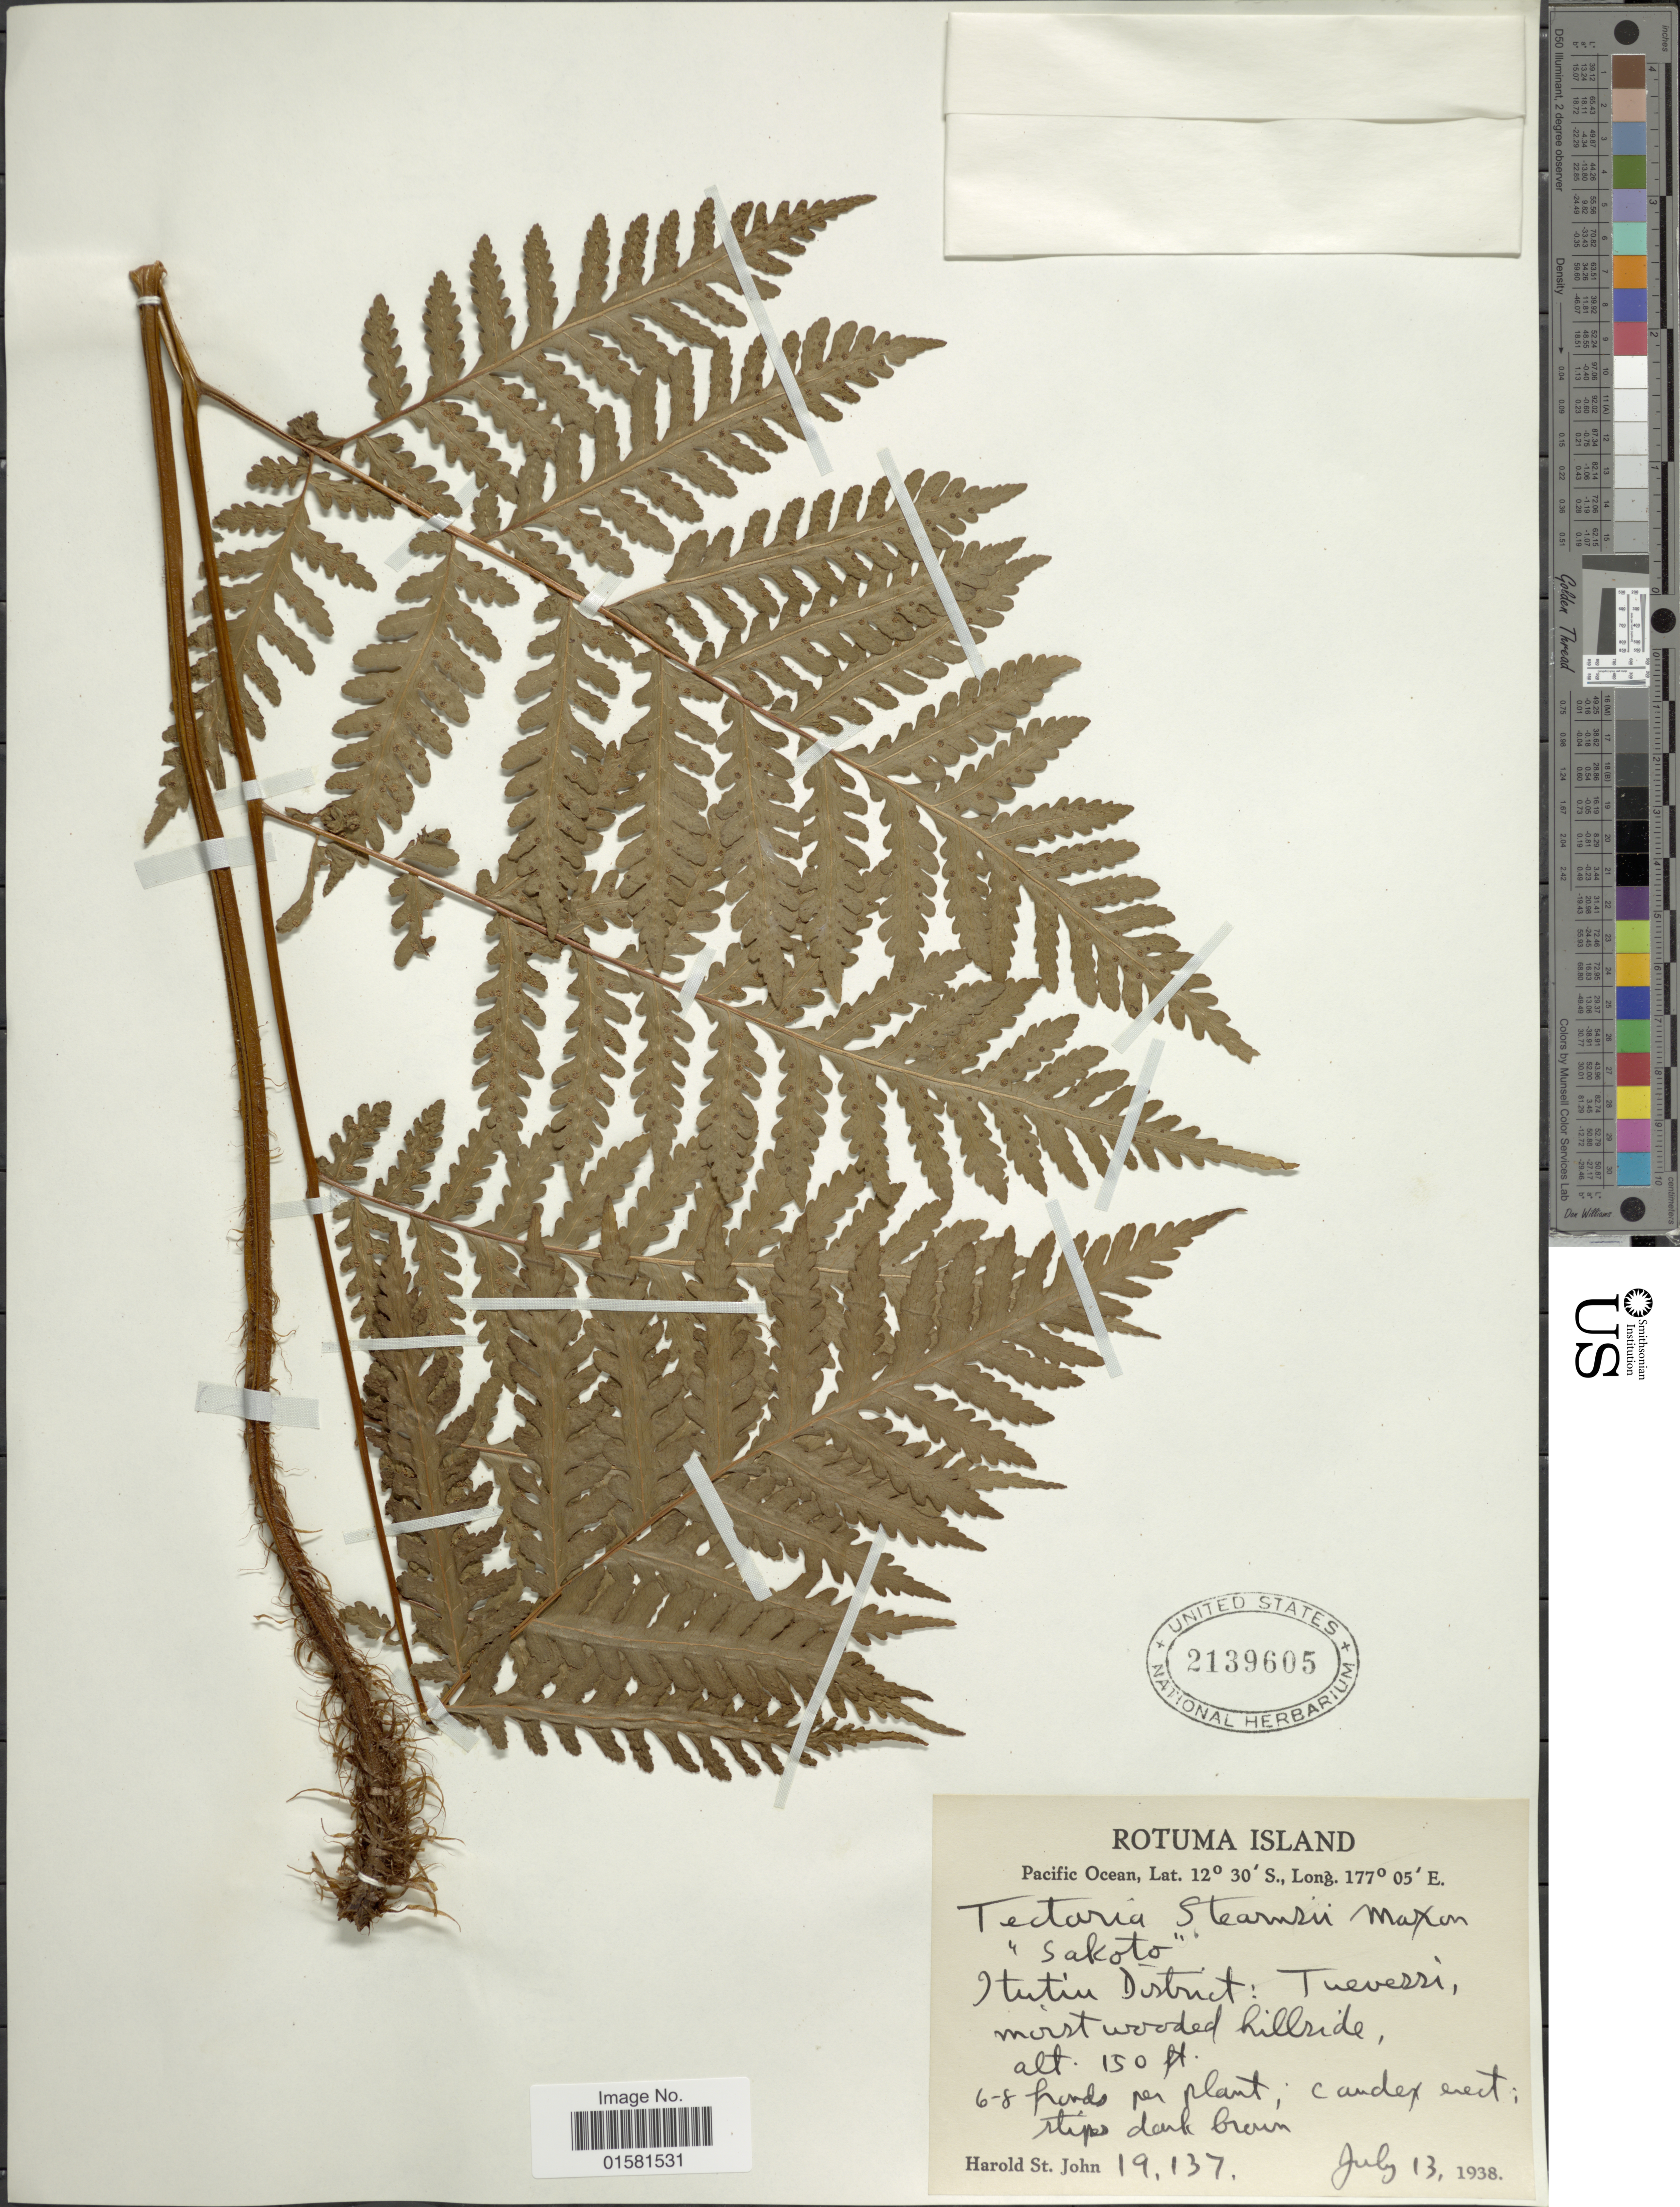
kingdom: Plantae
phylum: Tracheophyta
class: Polypodiopsida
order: Polypodiales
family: Tectariaceae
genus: Tectaria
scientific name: Tectaria stearnsii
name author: Maxon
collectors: H. St. John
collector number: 19137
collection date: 1938-07-13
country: Fiji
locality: Rotuma Island, pacific Ocean, Hutiu District: Tueverri, moist wooded hillside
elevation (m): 46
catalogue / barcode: US 2139605